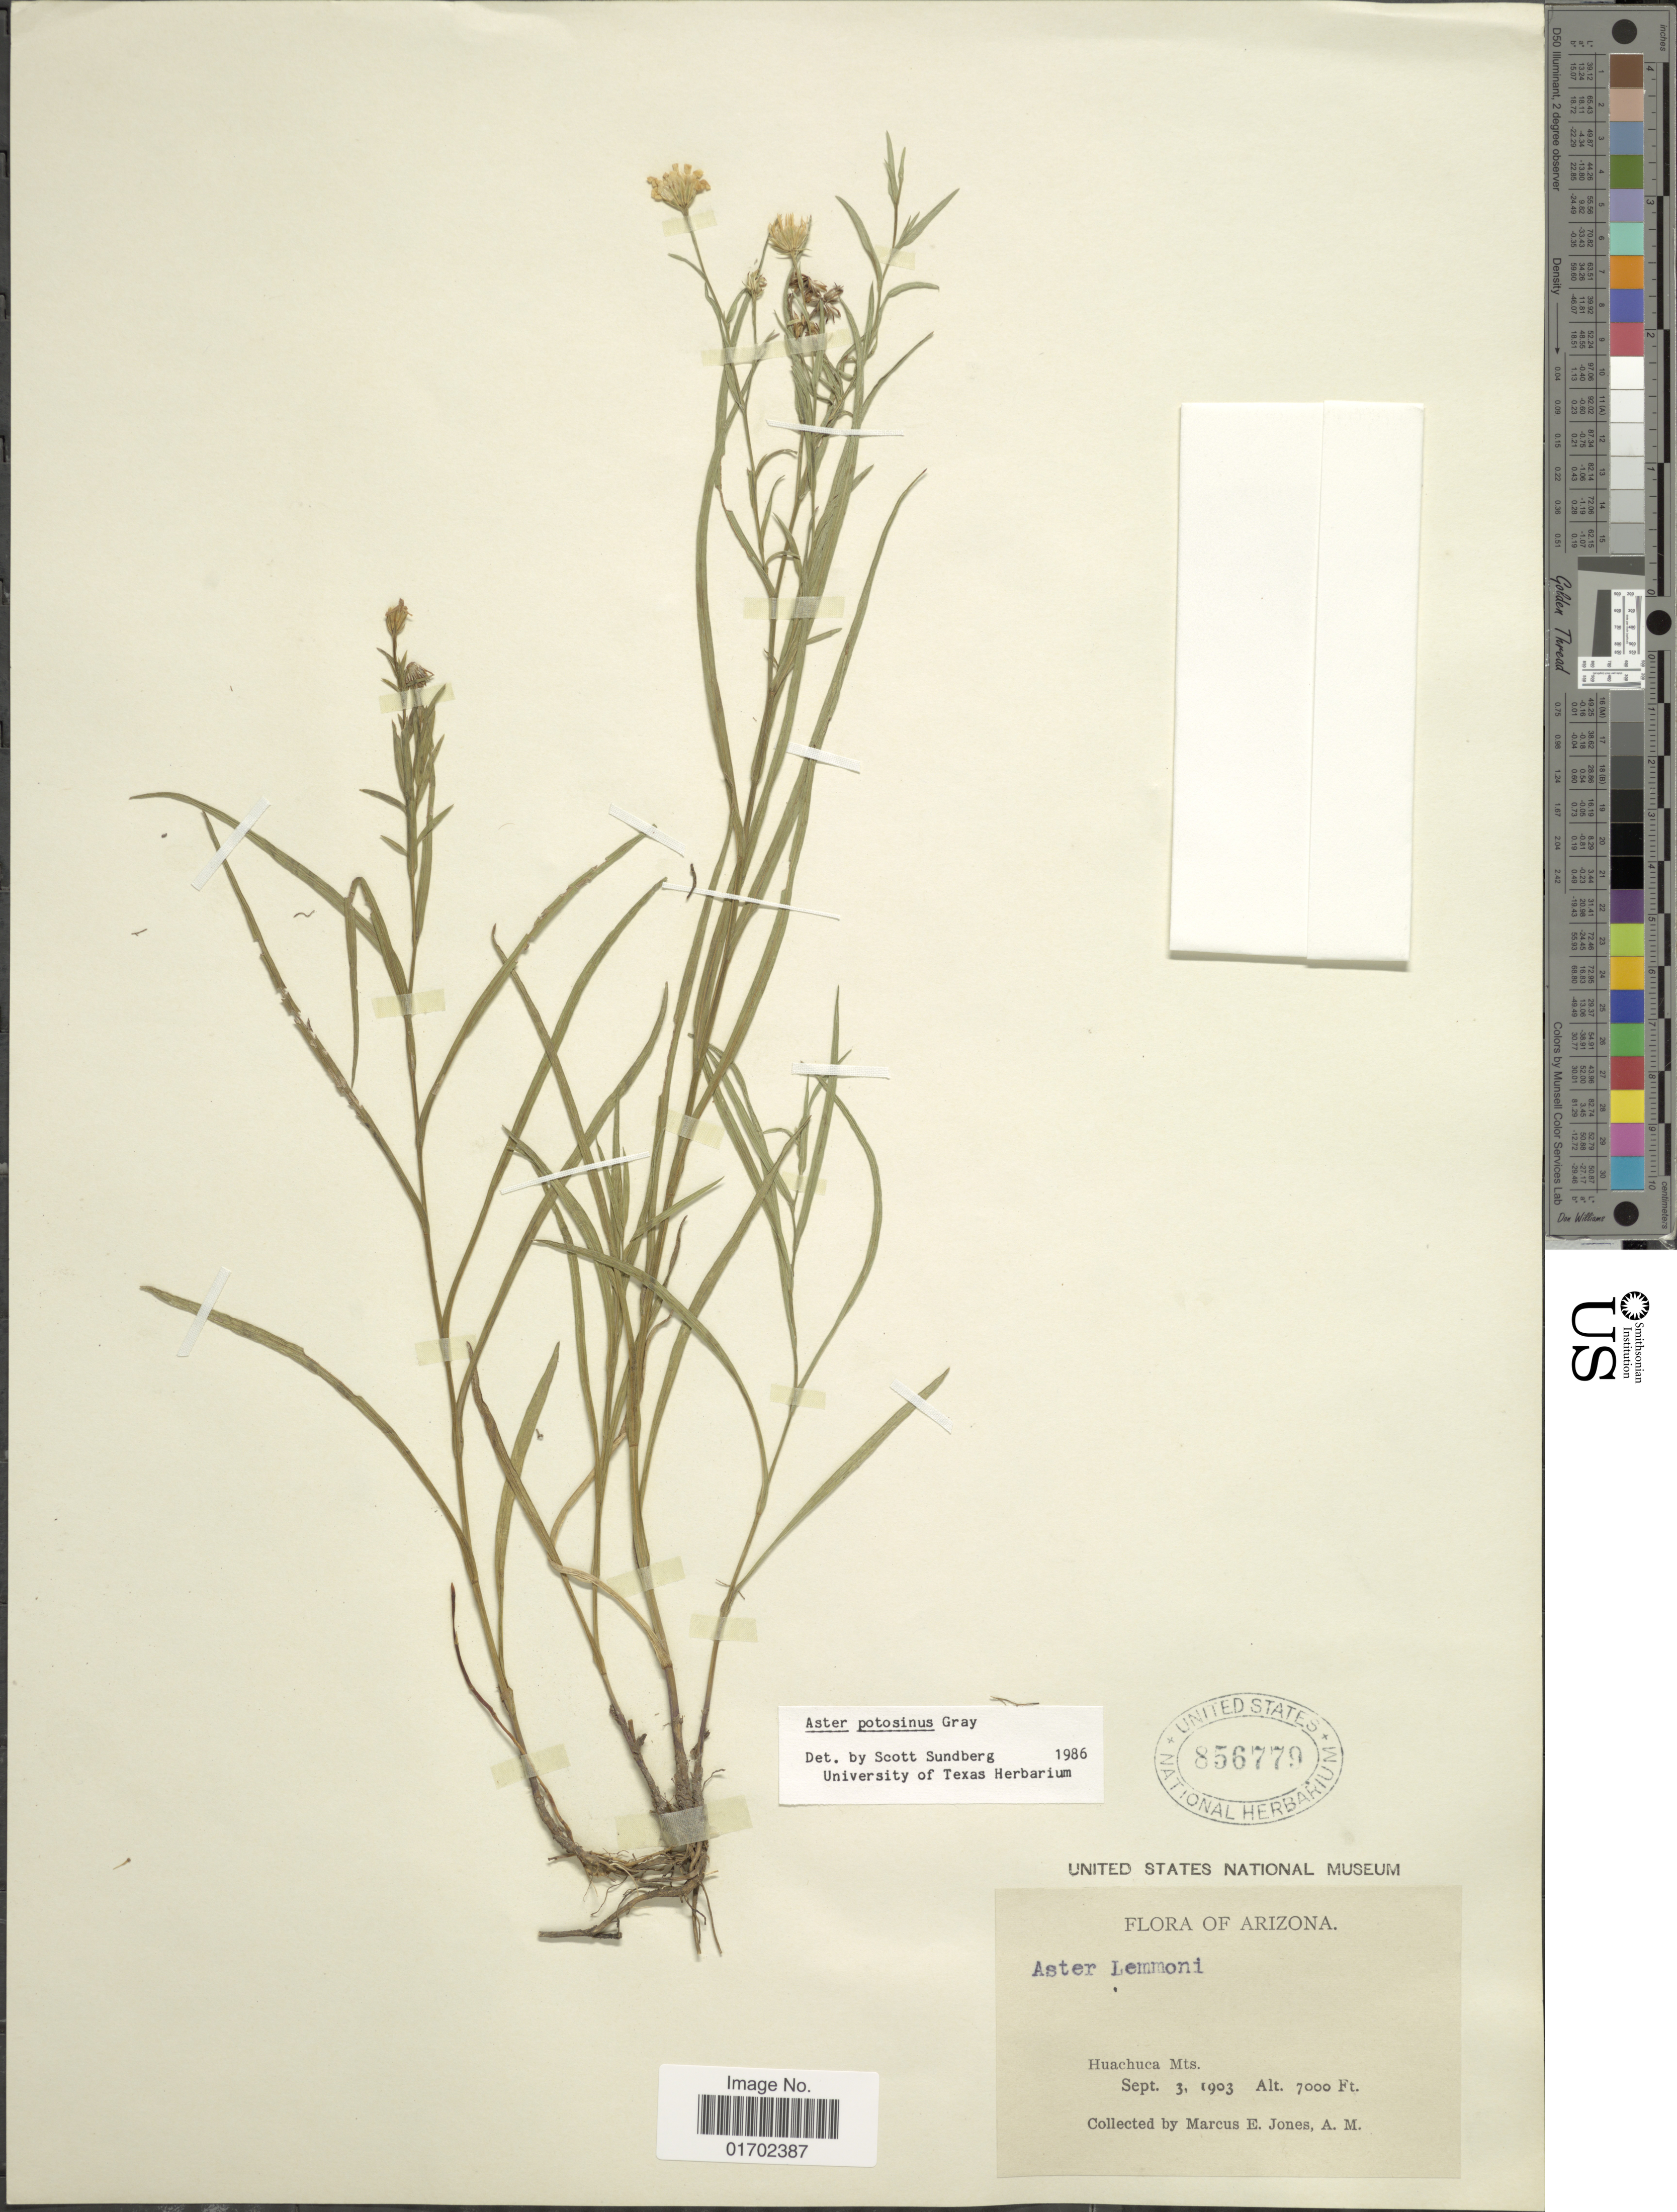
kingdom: Plantae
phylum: Tracheophyta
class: Magnoliopsida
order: Asterales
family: Asteraceae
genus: Symphyotrichum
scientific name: Symphyotrichum potosinum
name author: (A. Gray) G.L. Nesom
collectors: M. E. Jones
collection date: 1903-09-03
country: United States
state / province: Arizona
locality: Arizona. Huachuca Mts.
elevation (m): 2134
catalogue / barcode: US 856779